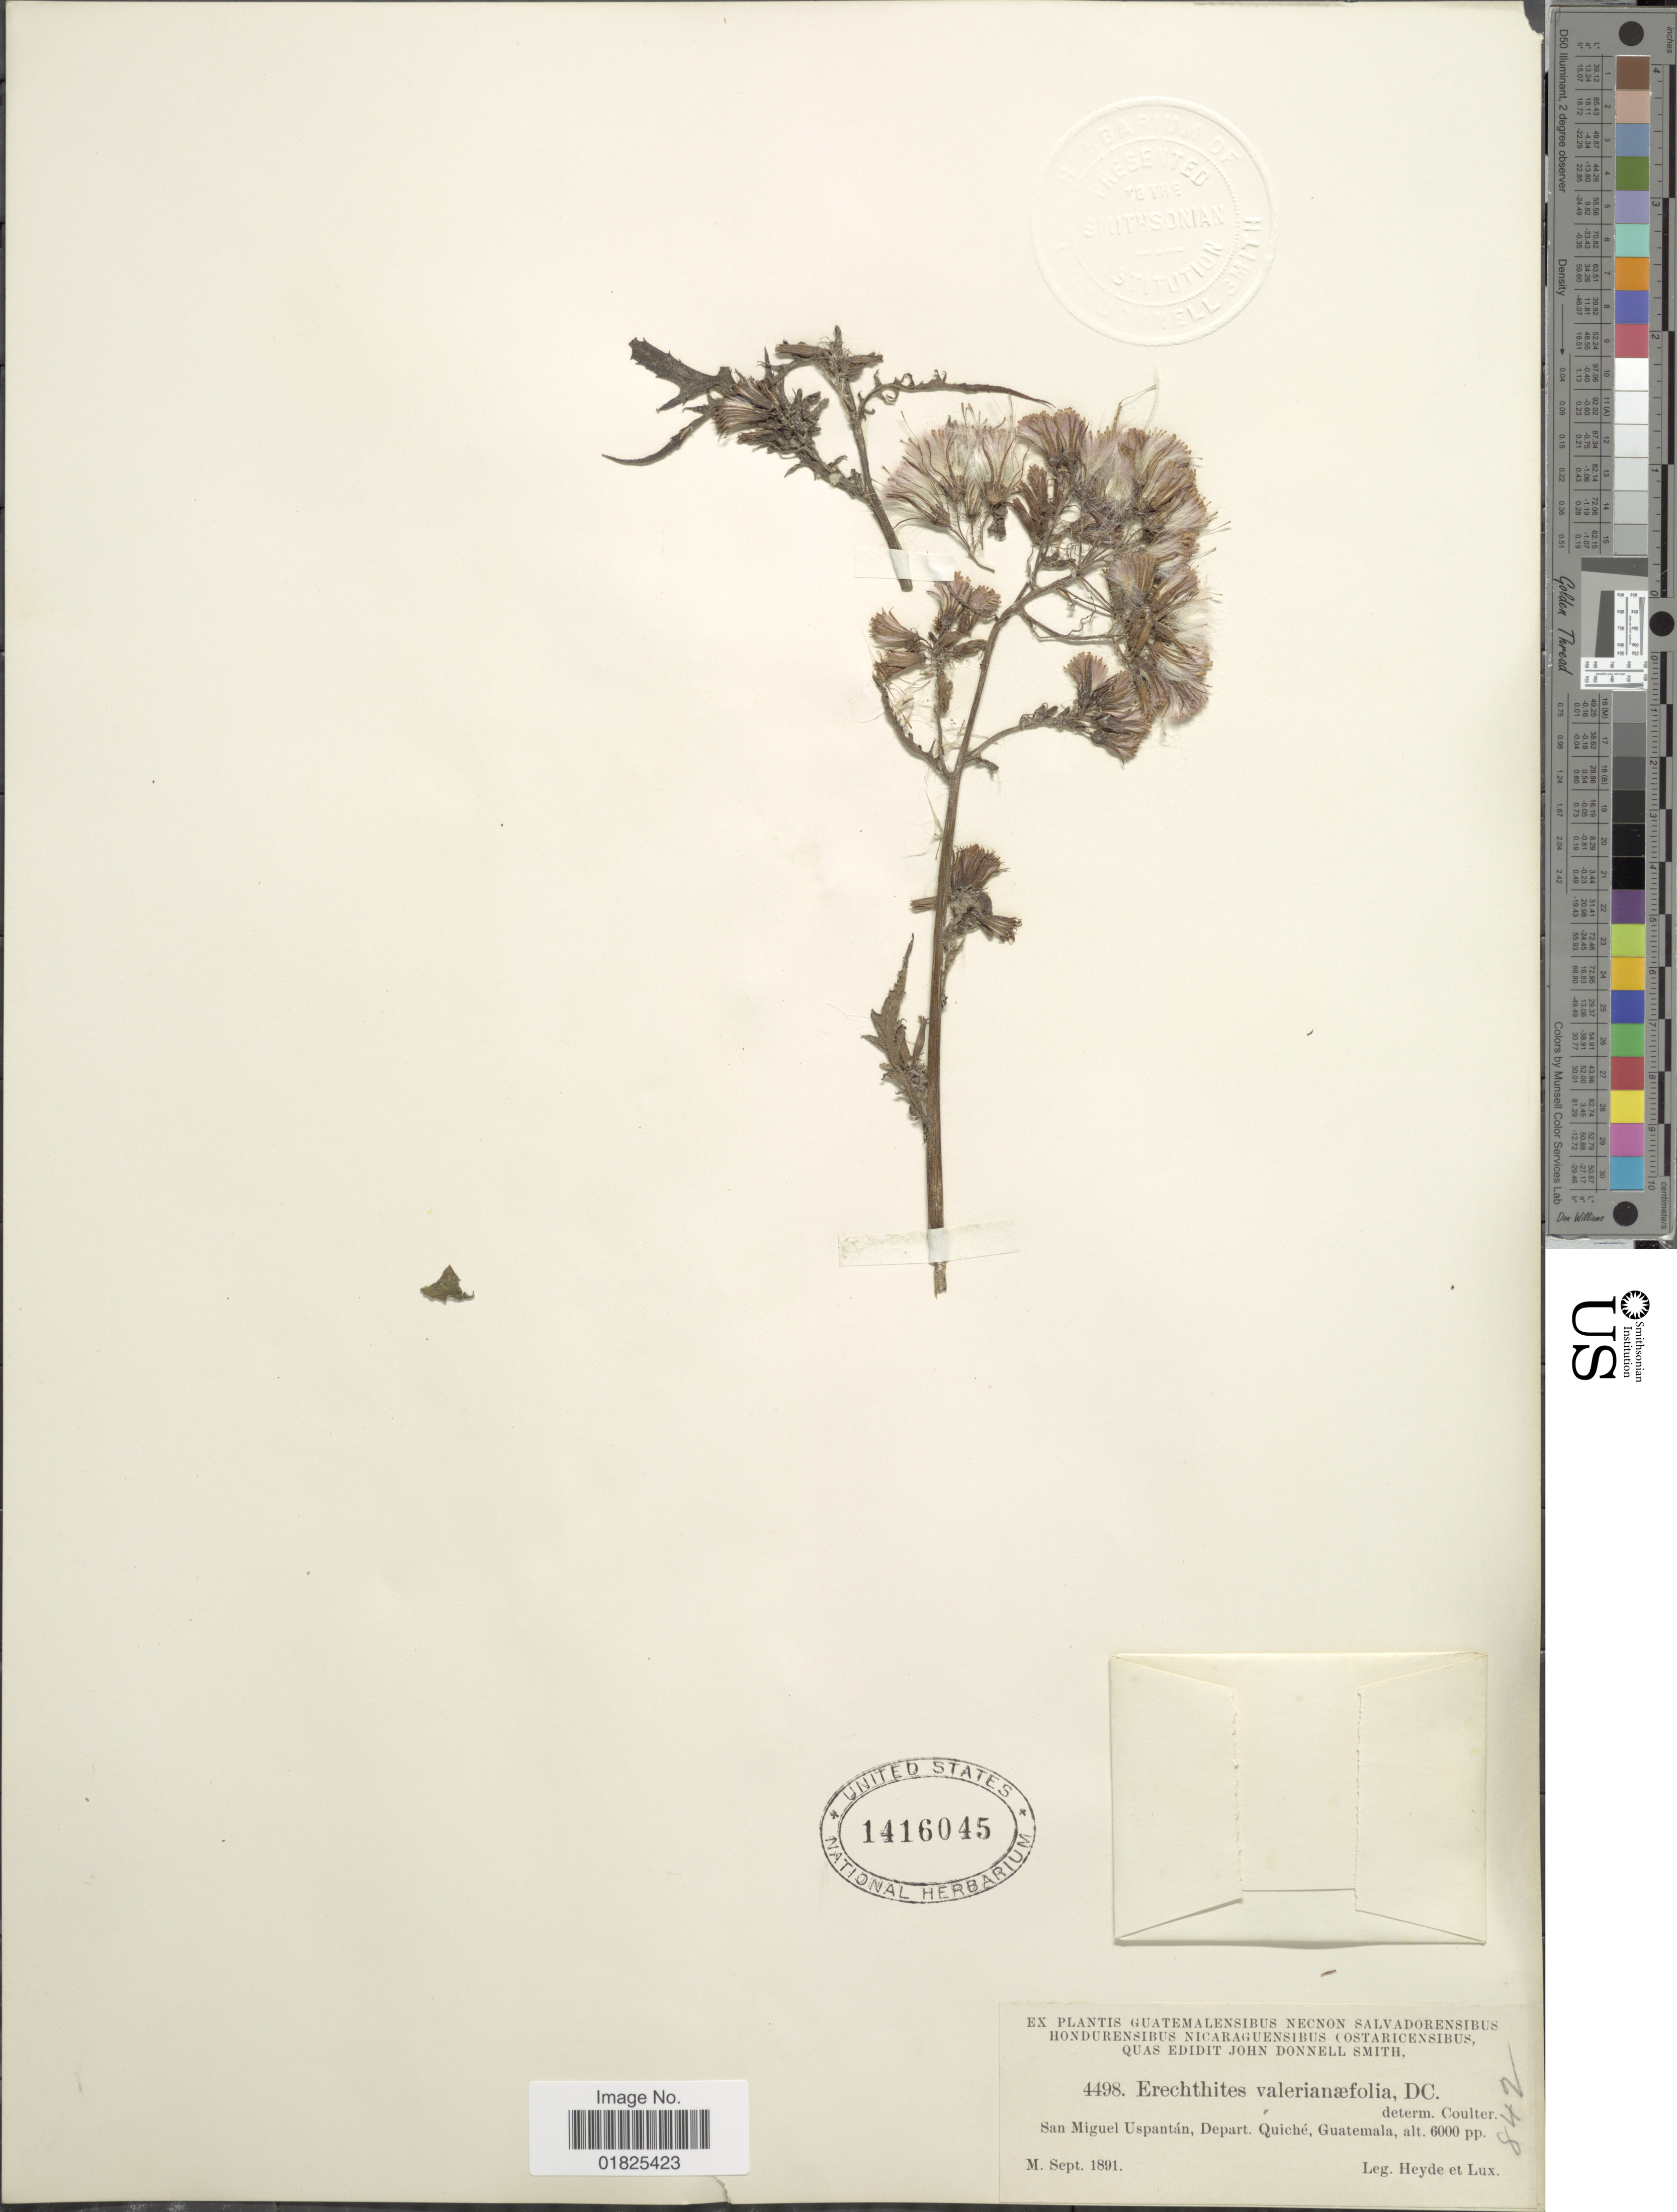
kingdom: Plantae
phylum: Tracheophyta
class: Magnoliopsida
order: Asterales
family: Asteraceae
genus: Erechtites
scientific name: Erechtites valerianifolius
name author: (Link ex Spreng.) DC.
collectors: Heyde & Lux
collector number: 4498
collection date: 1891-09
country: Guatemala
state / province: El Quiché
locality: San Miguel Uspantan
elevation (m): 1829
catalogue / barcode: US 1416045